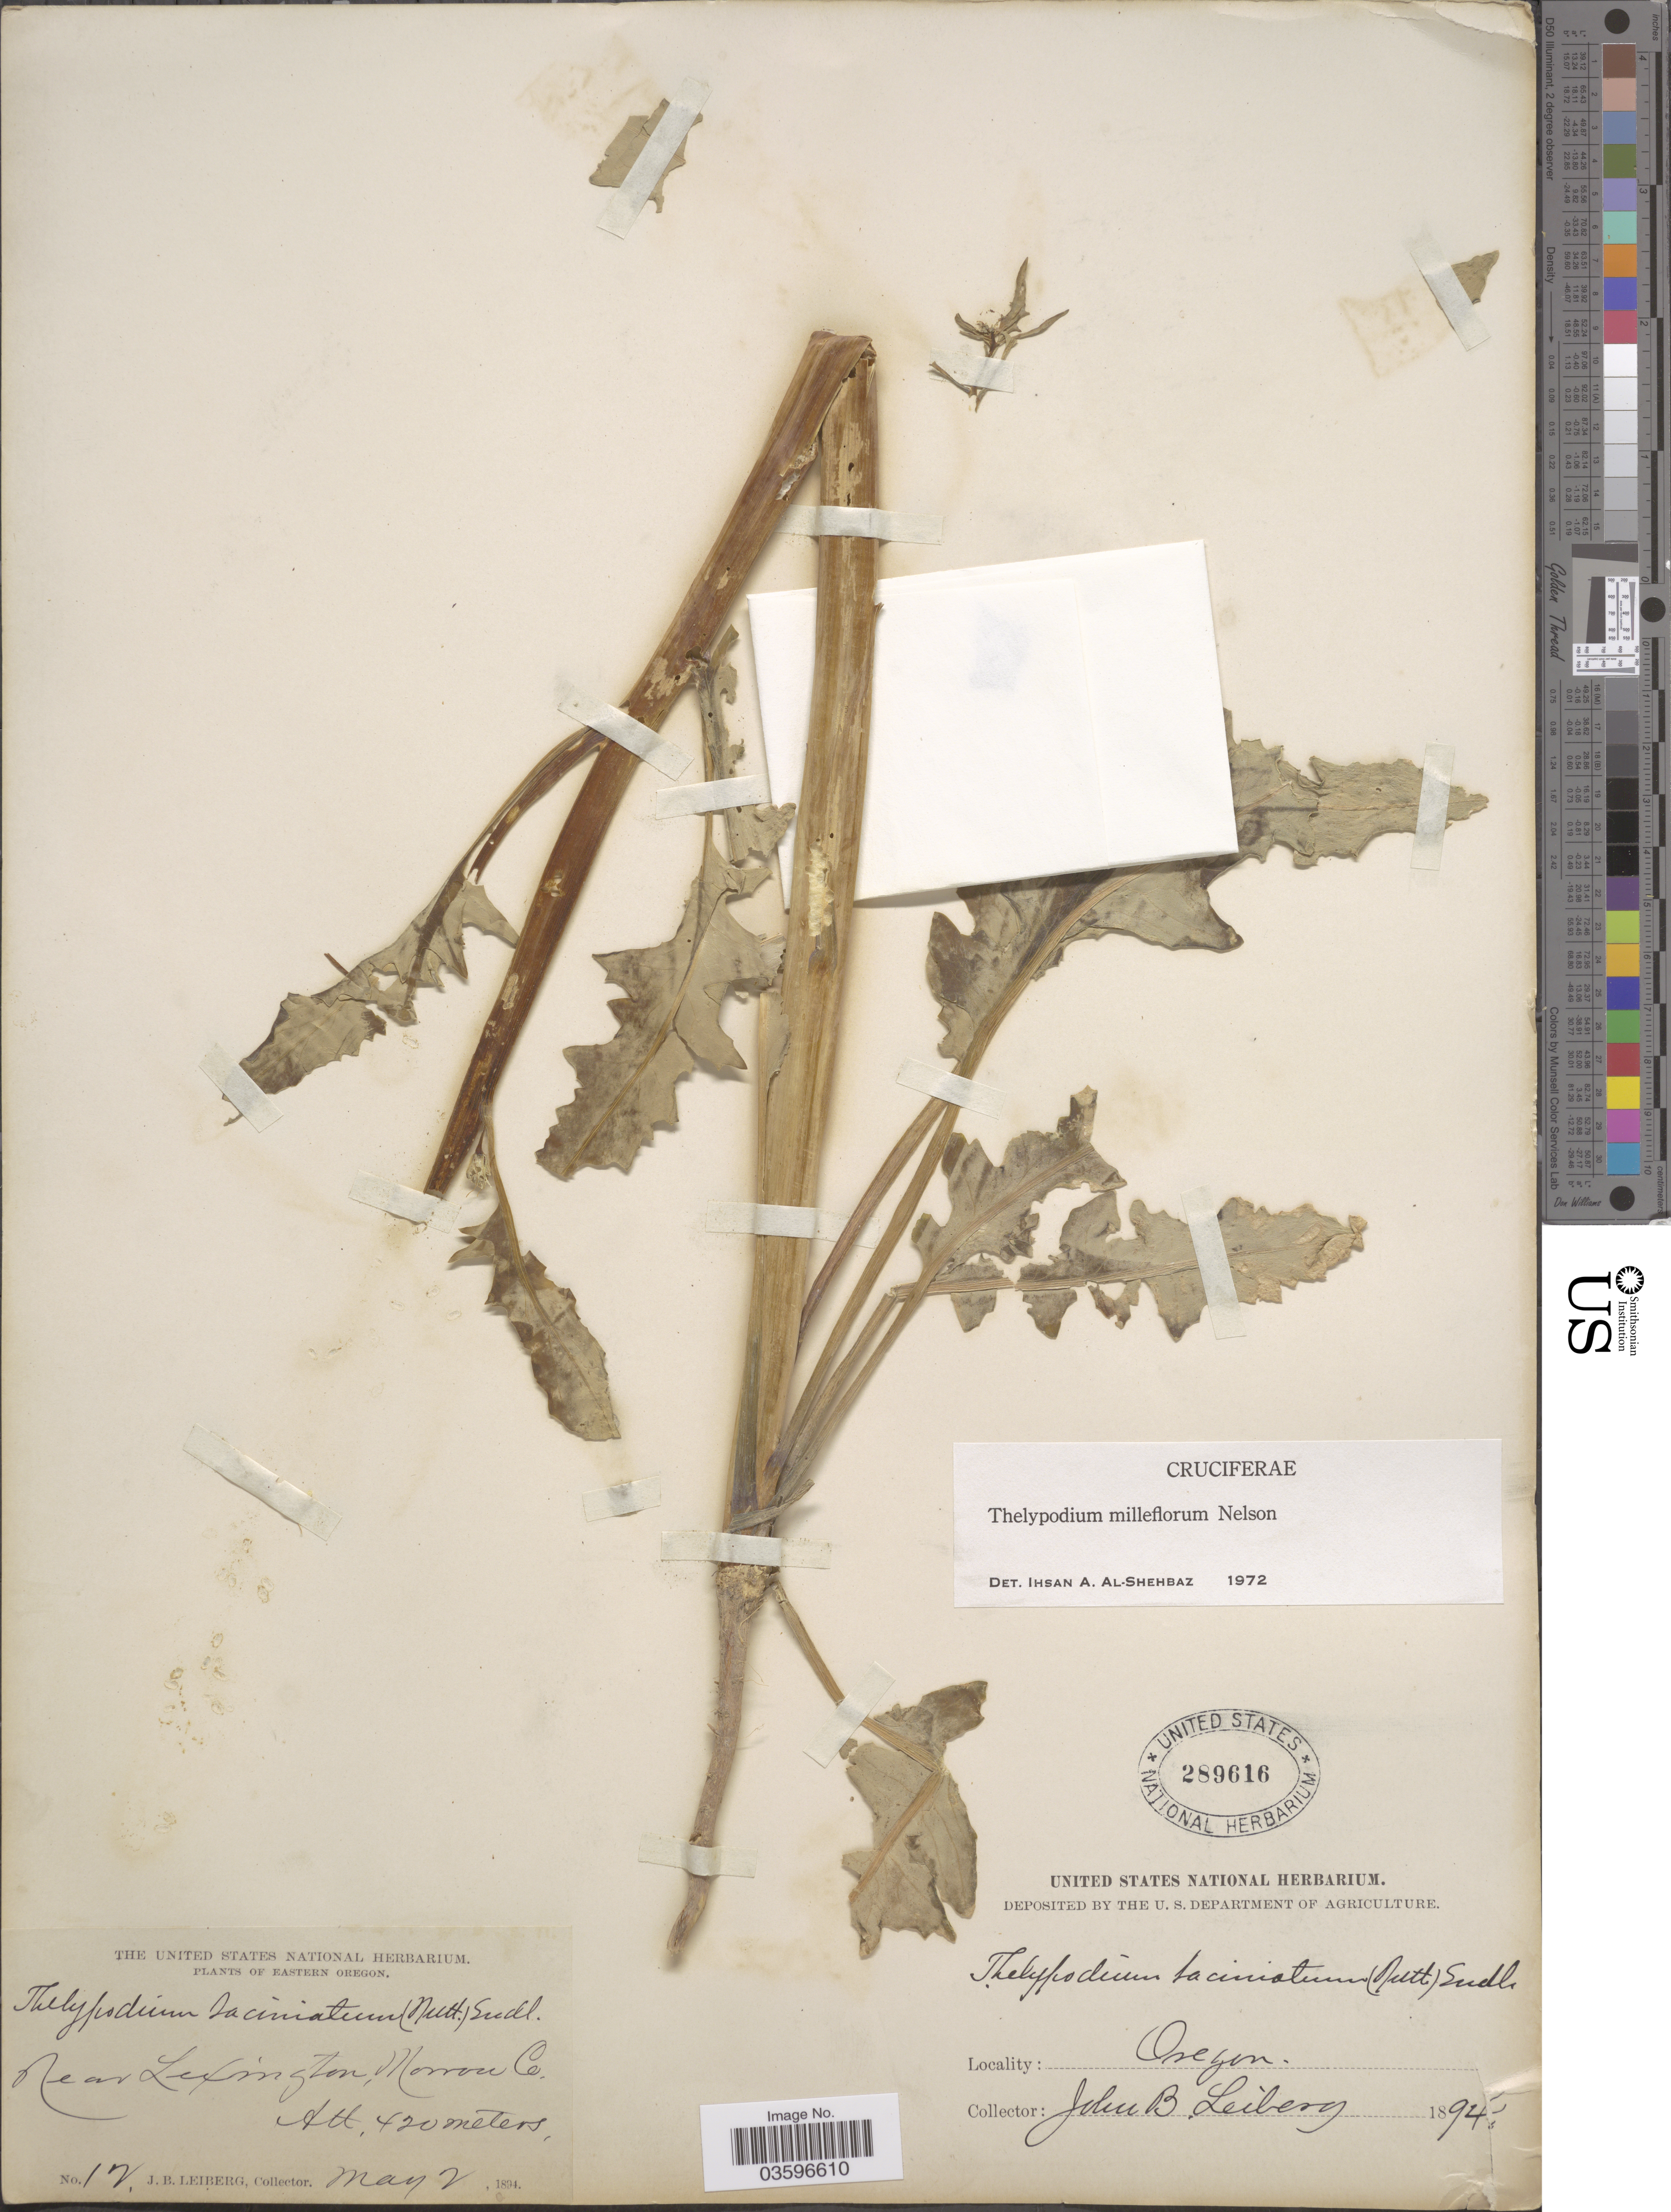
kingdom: Plantae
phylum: Tracheophyta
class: Magnoliopsida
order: Brassicales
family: Brassicaceae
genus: Thelypodium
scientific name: Thelypodium milleflorum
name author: A. Nelson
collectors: J. B. Leiberg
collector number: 12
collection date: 1894-05-02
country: United States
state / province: Oregon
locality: Eastern Oregon. Near Lexington, Morron Co.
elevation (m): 420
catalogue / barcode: US 289616